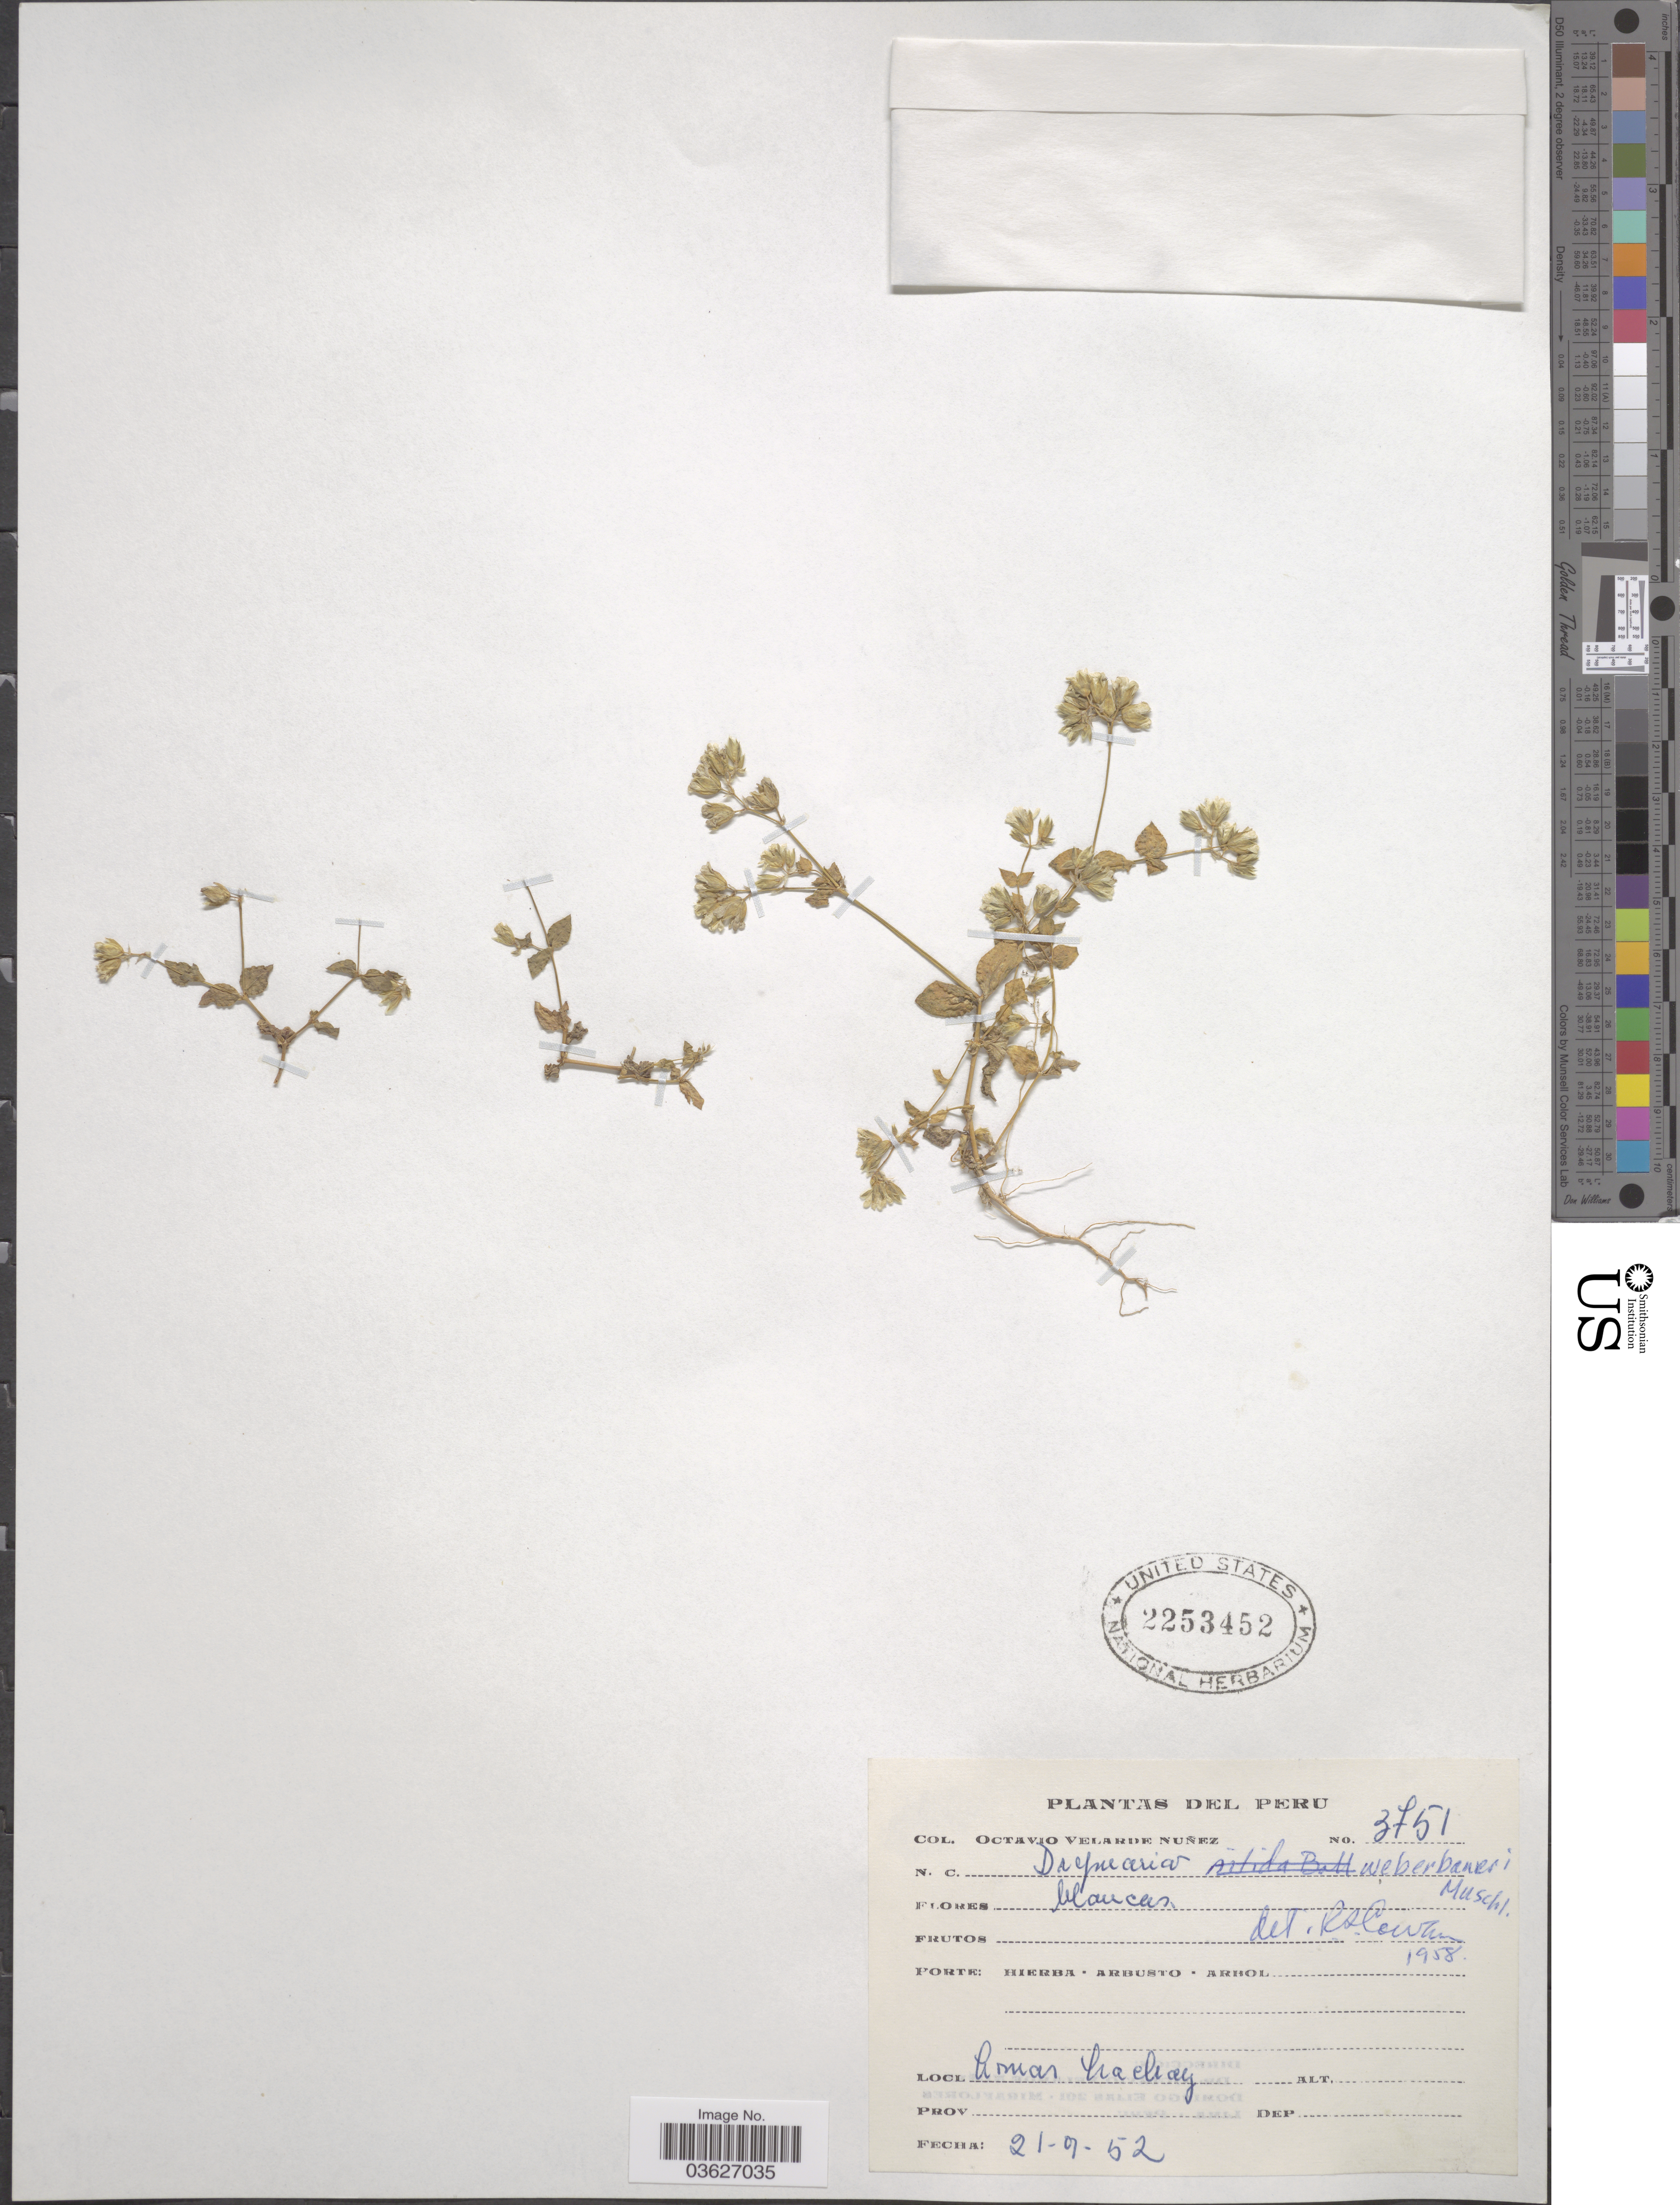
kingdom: Plantae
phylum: Tracheophyta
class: Magnoliopsida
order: Caryophyllales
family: Caryophyllaceae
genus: Drymaria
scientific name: Drymaria paposana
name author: Phil.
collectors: O. Velarde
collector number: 3751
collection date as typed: Transcribed d/m/y: 21/7/52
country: Peru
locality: Armas Cachoy.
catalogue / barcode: US 2253452